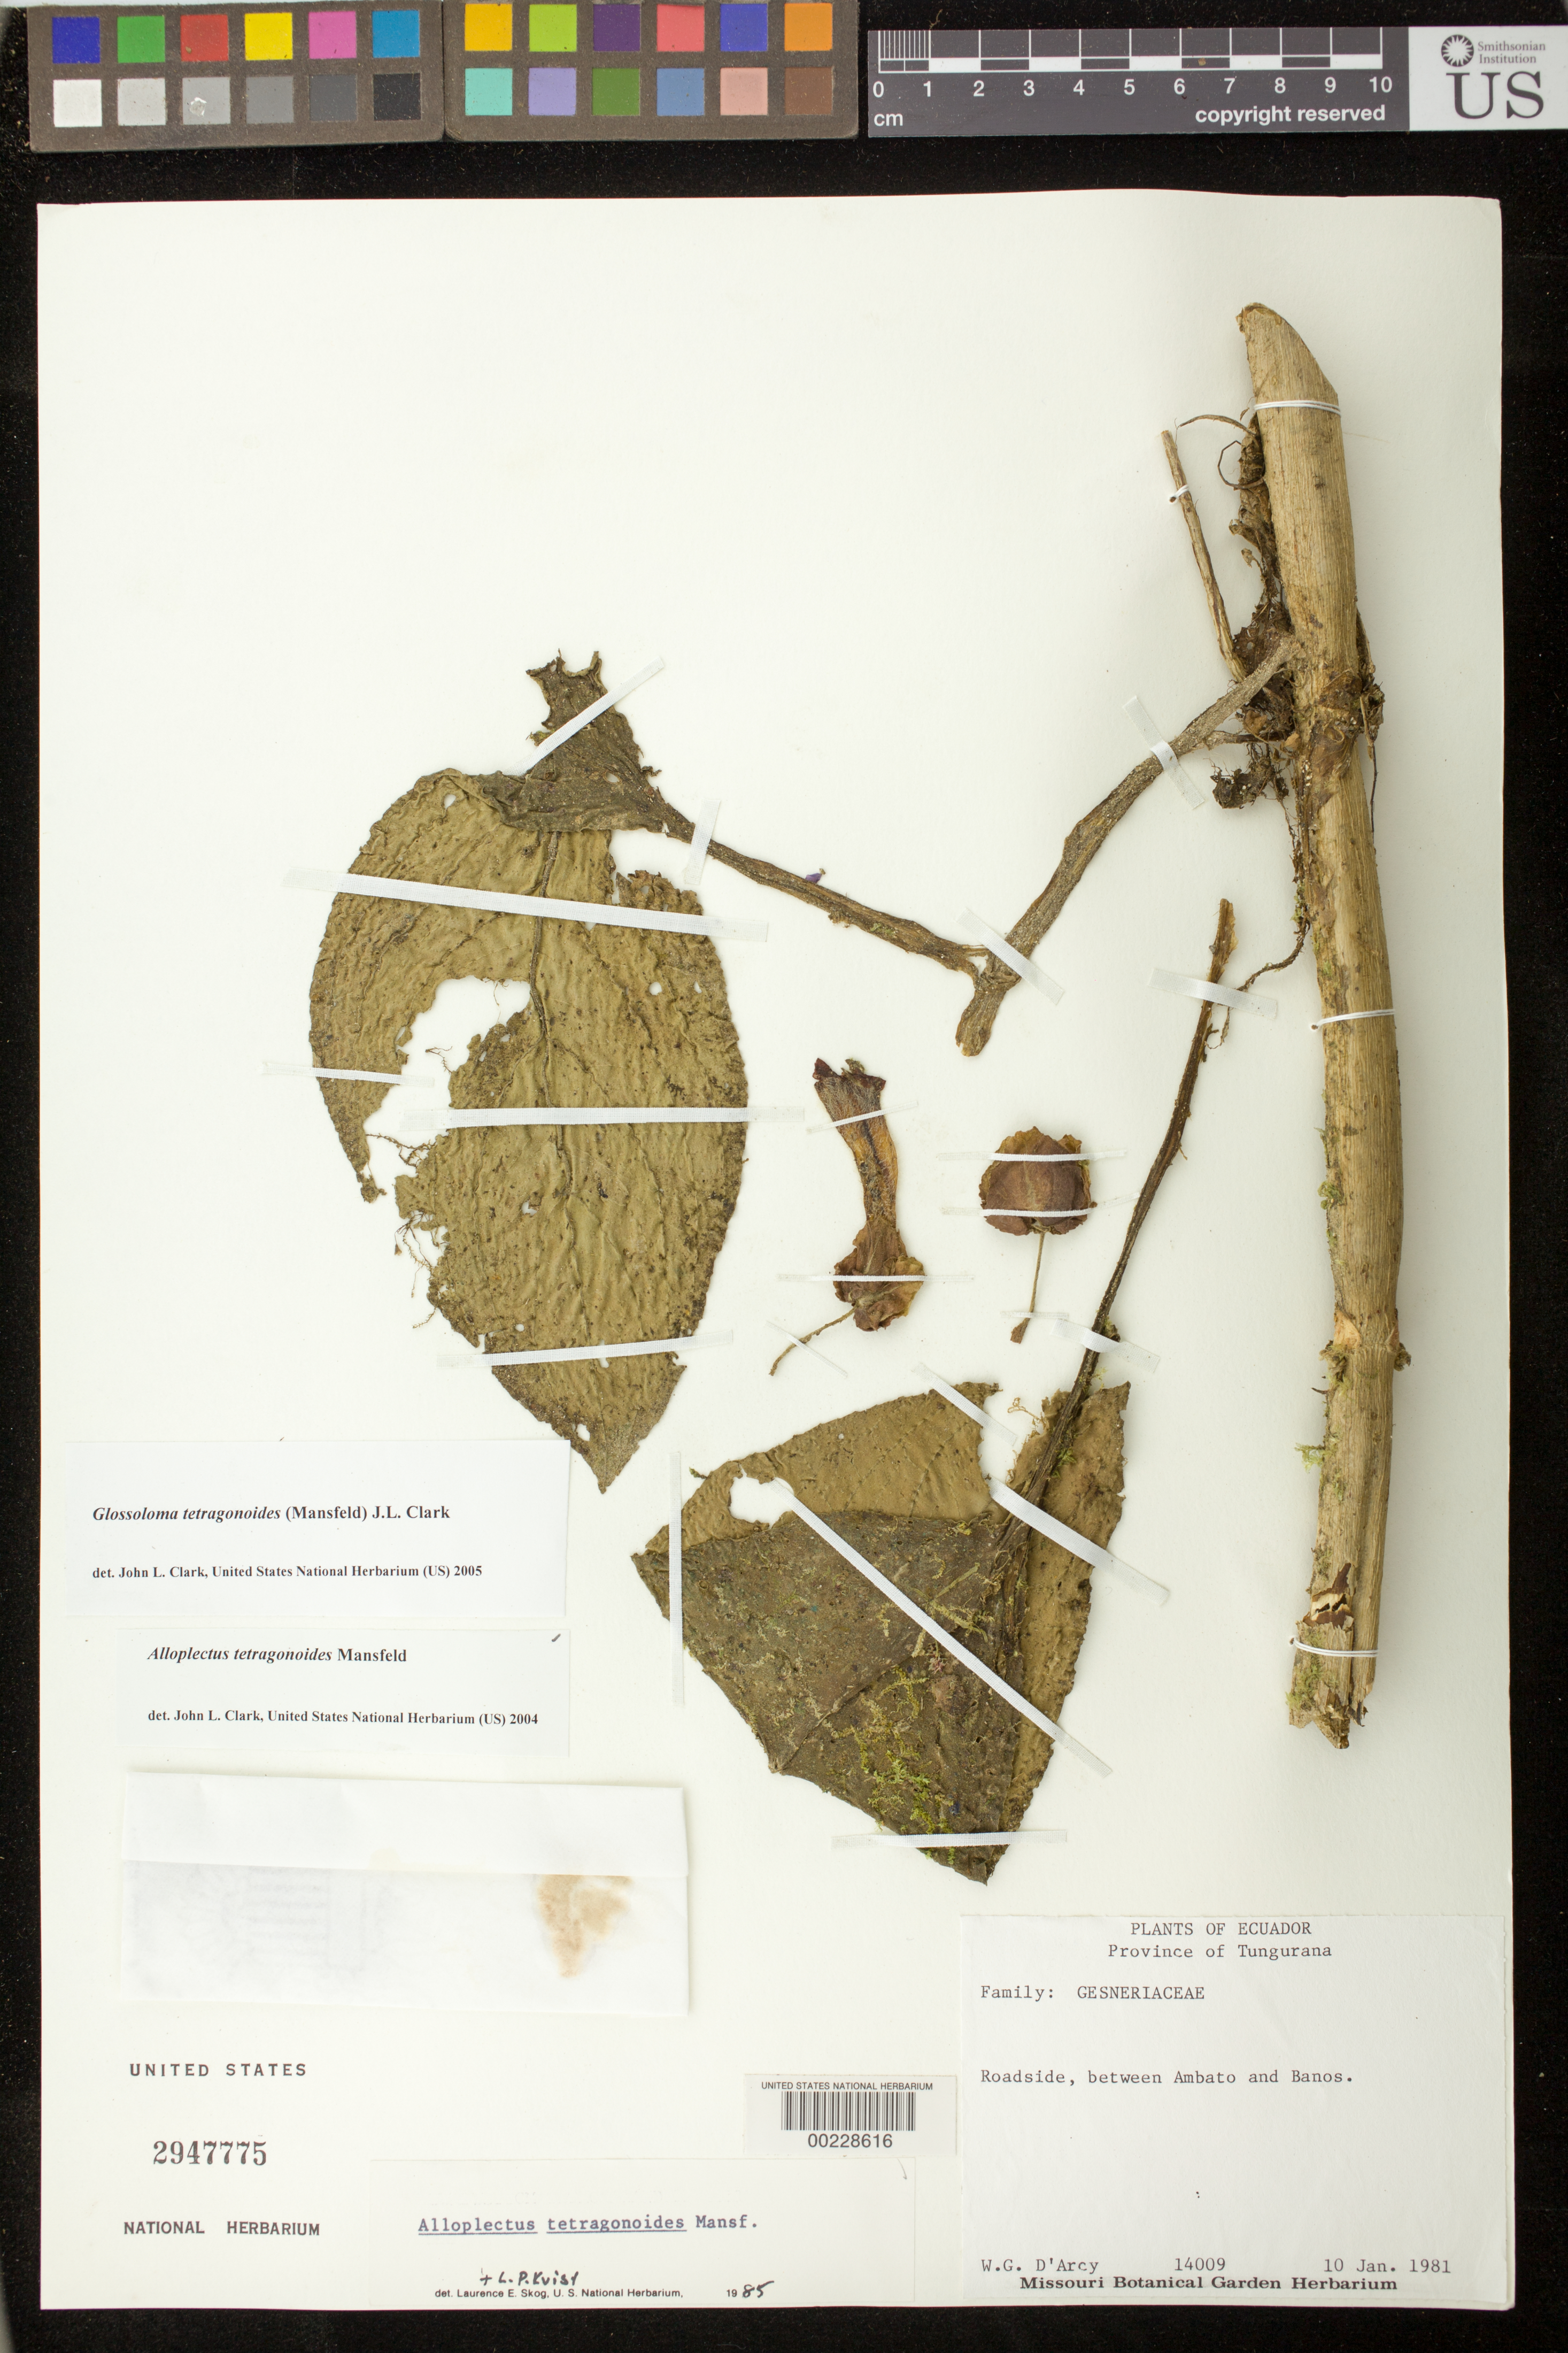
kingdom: Plantae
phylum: Tracheophyta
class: Magnoliopsida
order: Lamiales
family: Gesneriaceae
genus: Glossoloma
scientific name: Glossoloma tetragonoides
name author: (Mansf.) J.L. Clark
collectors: W. G. D'Arcy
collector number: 14009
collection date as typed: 10 Jan 1981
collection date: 1981-01-10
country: Ecuador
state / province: Tungurahua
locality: Roadside, between Ambato and Baños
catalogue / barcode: US 2947775